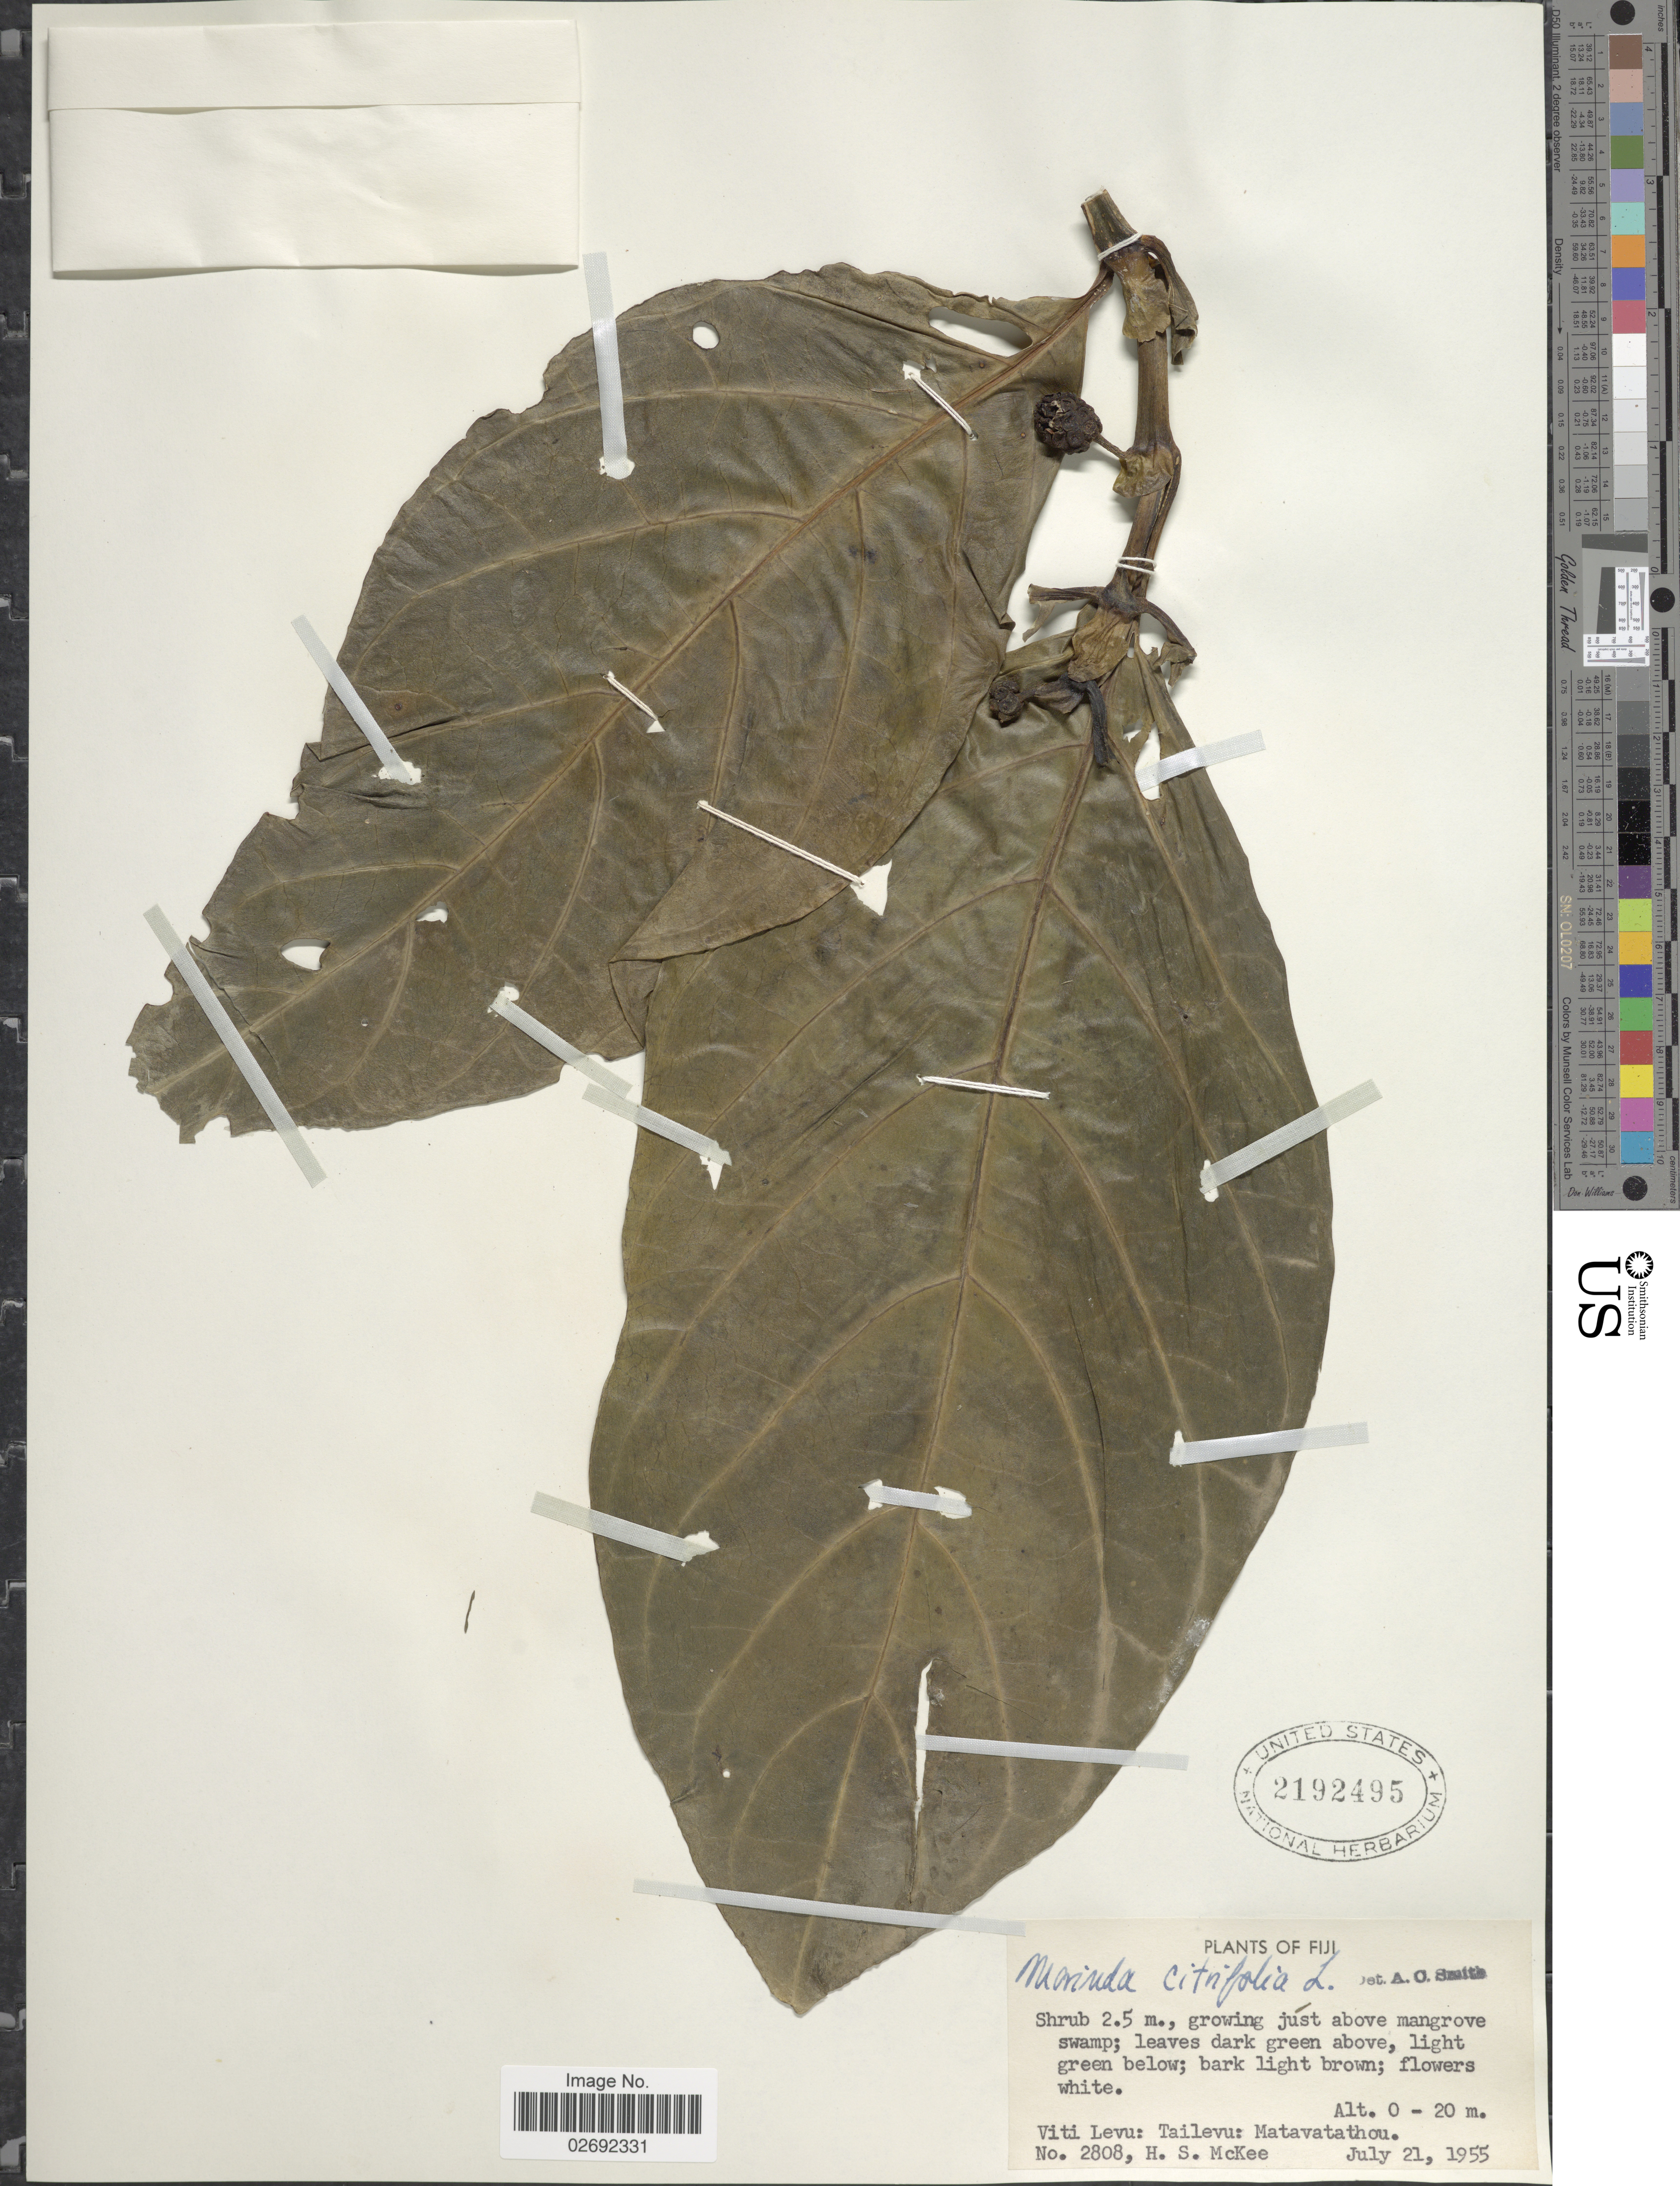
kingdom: Plantae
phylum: Tracheophyta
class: Magnoliopsida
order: Gentianales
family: Rubiaceae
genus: Morinda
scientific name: Morinda citrifolia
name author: L.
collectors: H. S. McKee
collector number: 2808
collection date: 1955-07-21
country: Fiji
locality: Viti Levu: Tailevu Matavatathou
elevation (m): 0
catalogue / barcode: US 2192495